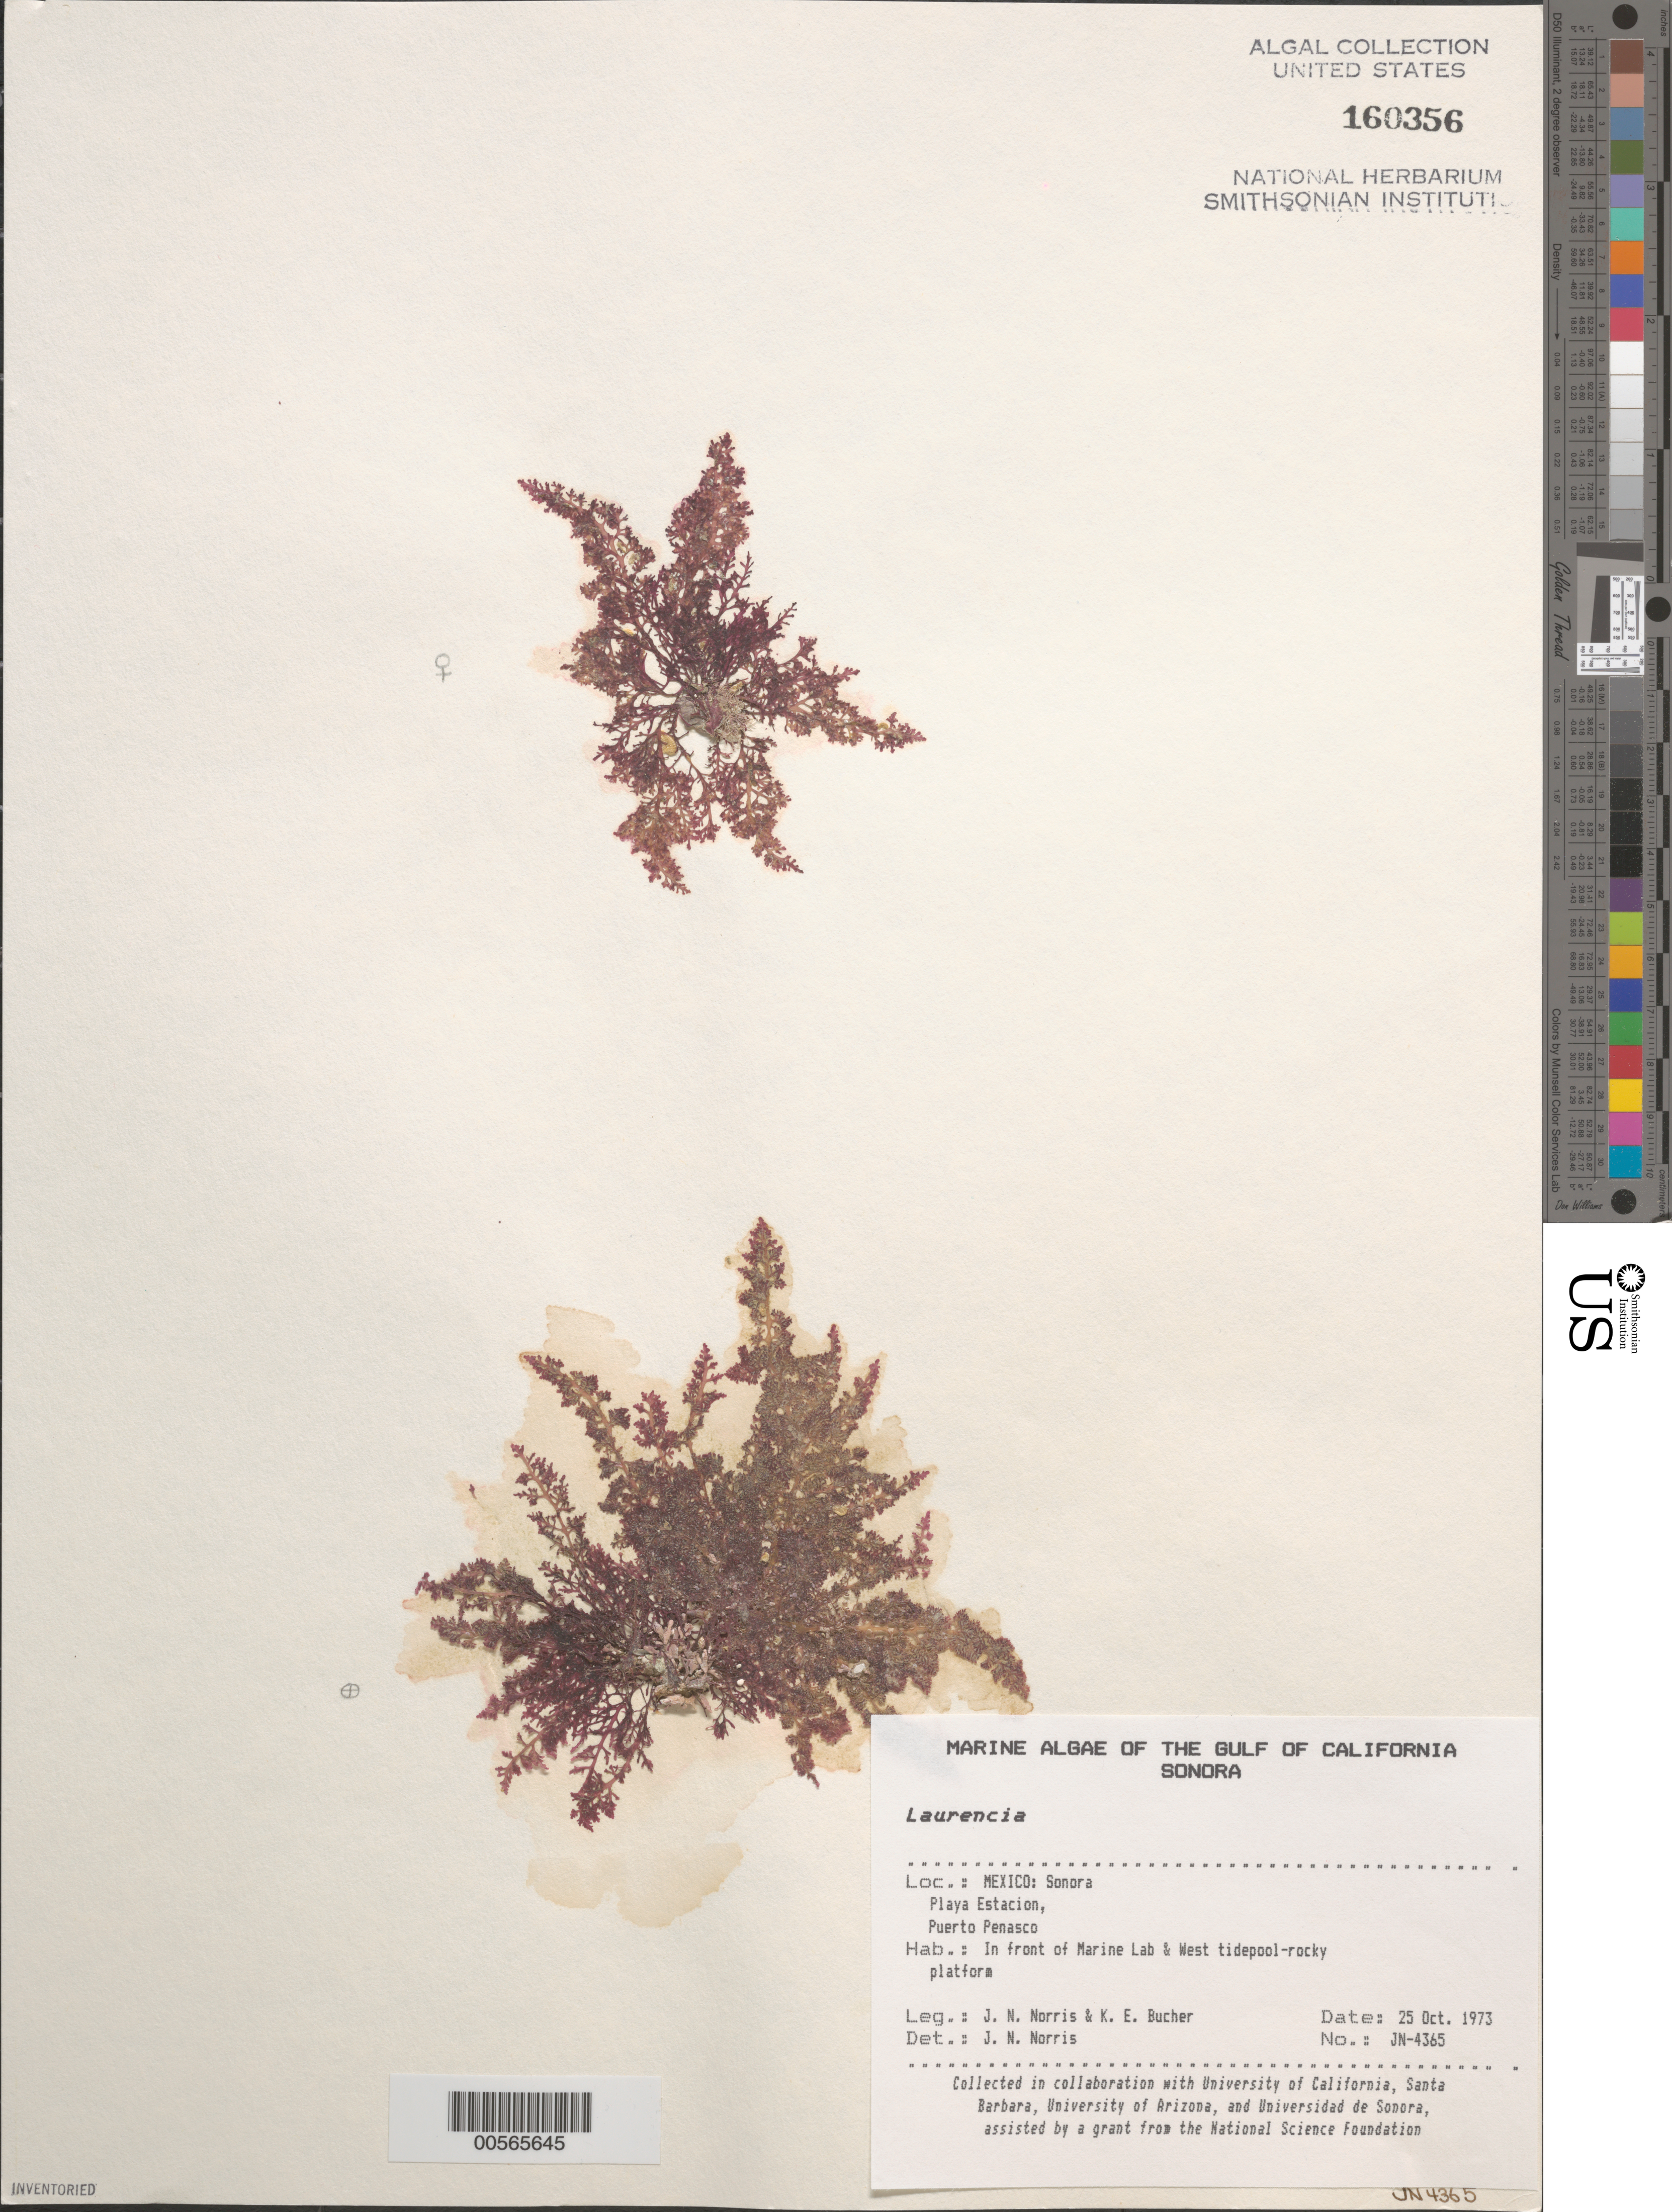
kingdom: Plantae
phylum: Rhodophyta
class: Florideophyceae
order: Ceramiales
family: Rhodomelaceae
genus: Laurencia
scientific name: Laurencia sp.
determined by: Norris, James N.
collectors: J. N. Norris & K. E. Bucher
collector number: JN-4365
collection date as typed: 25 Oct 1973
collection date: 1973-10-25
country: Mexico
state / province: Sonora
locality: Playa Estacion, Puerto Penasco, marine laboratory station shore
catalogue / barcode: US 160356